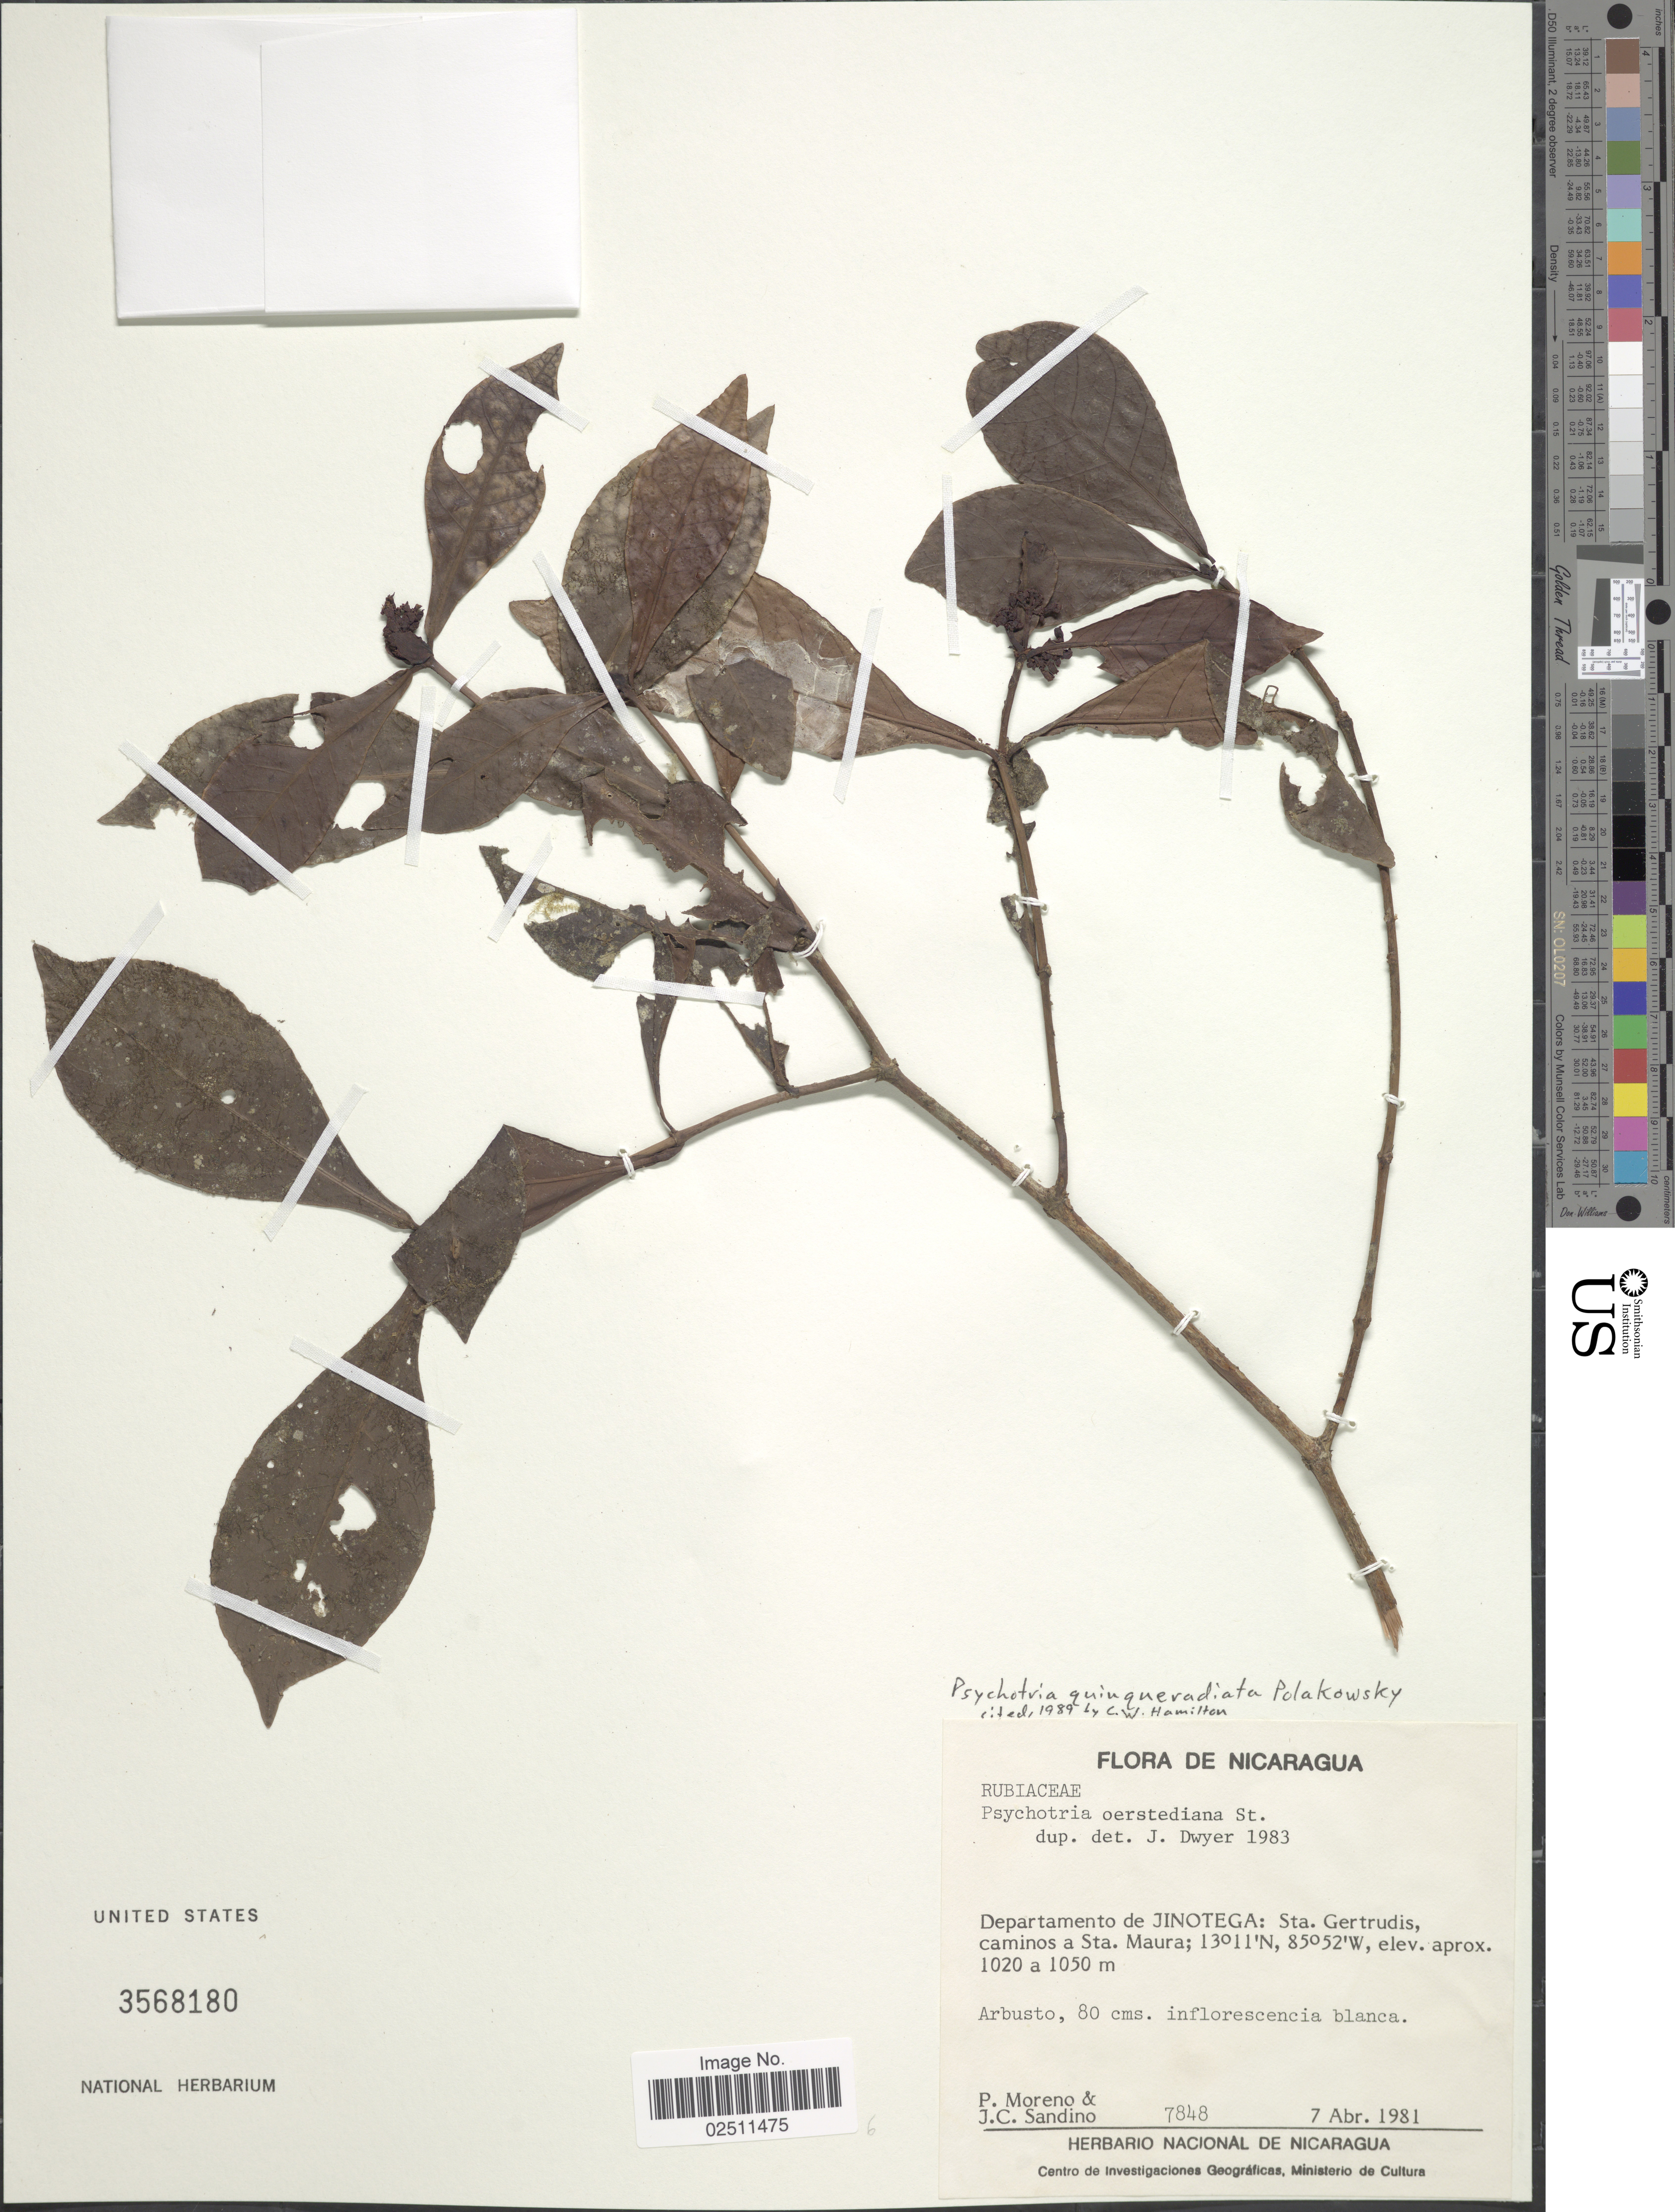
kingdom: Plantae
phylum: Tracheophyta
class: Magnoliopsida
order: Gentianales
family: Rubiaceae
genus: Psychotria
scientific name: Psychotria quinqueradiata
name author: Pol.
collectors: P. Moreno & J. Sandino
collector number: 7848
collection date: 1981-04-07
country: Nicaragua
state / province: Jinotega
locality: Departamento de Jinotega: Sta. Gertrudis, caminos a Sta. Maura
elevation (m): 1020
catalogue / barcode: US 3568180